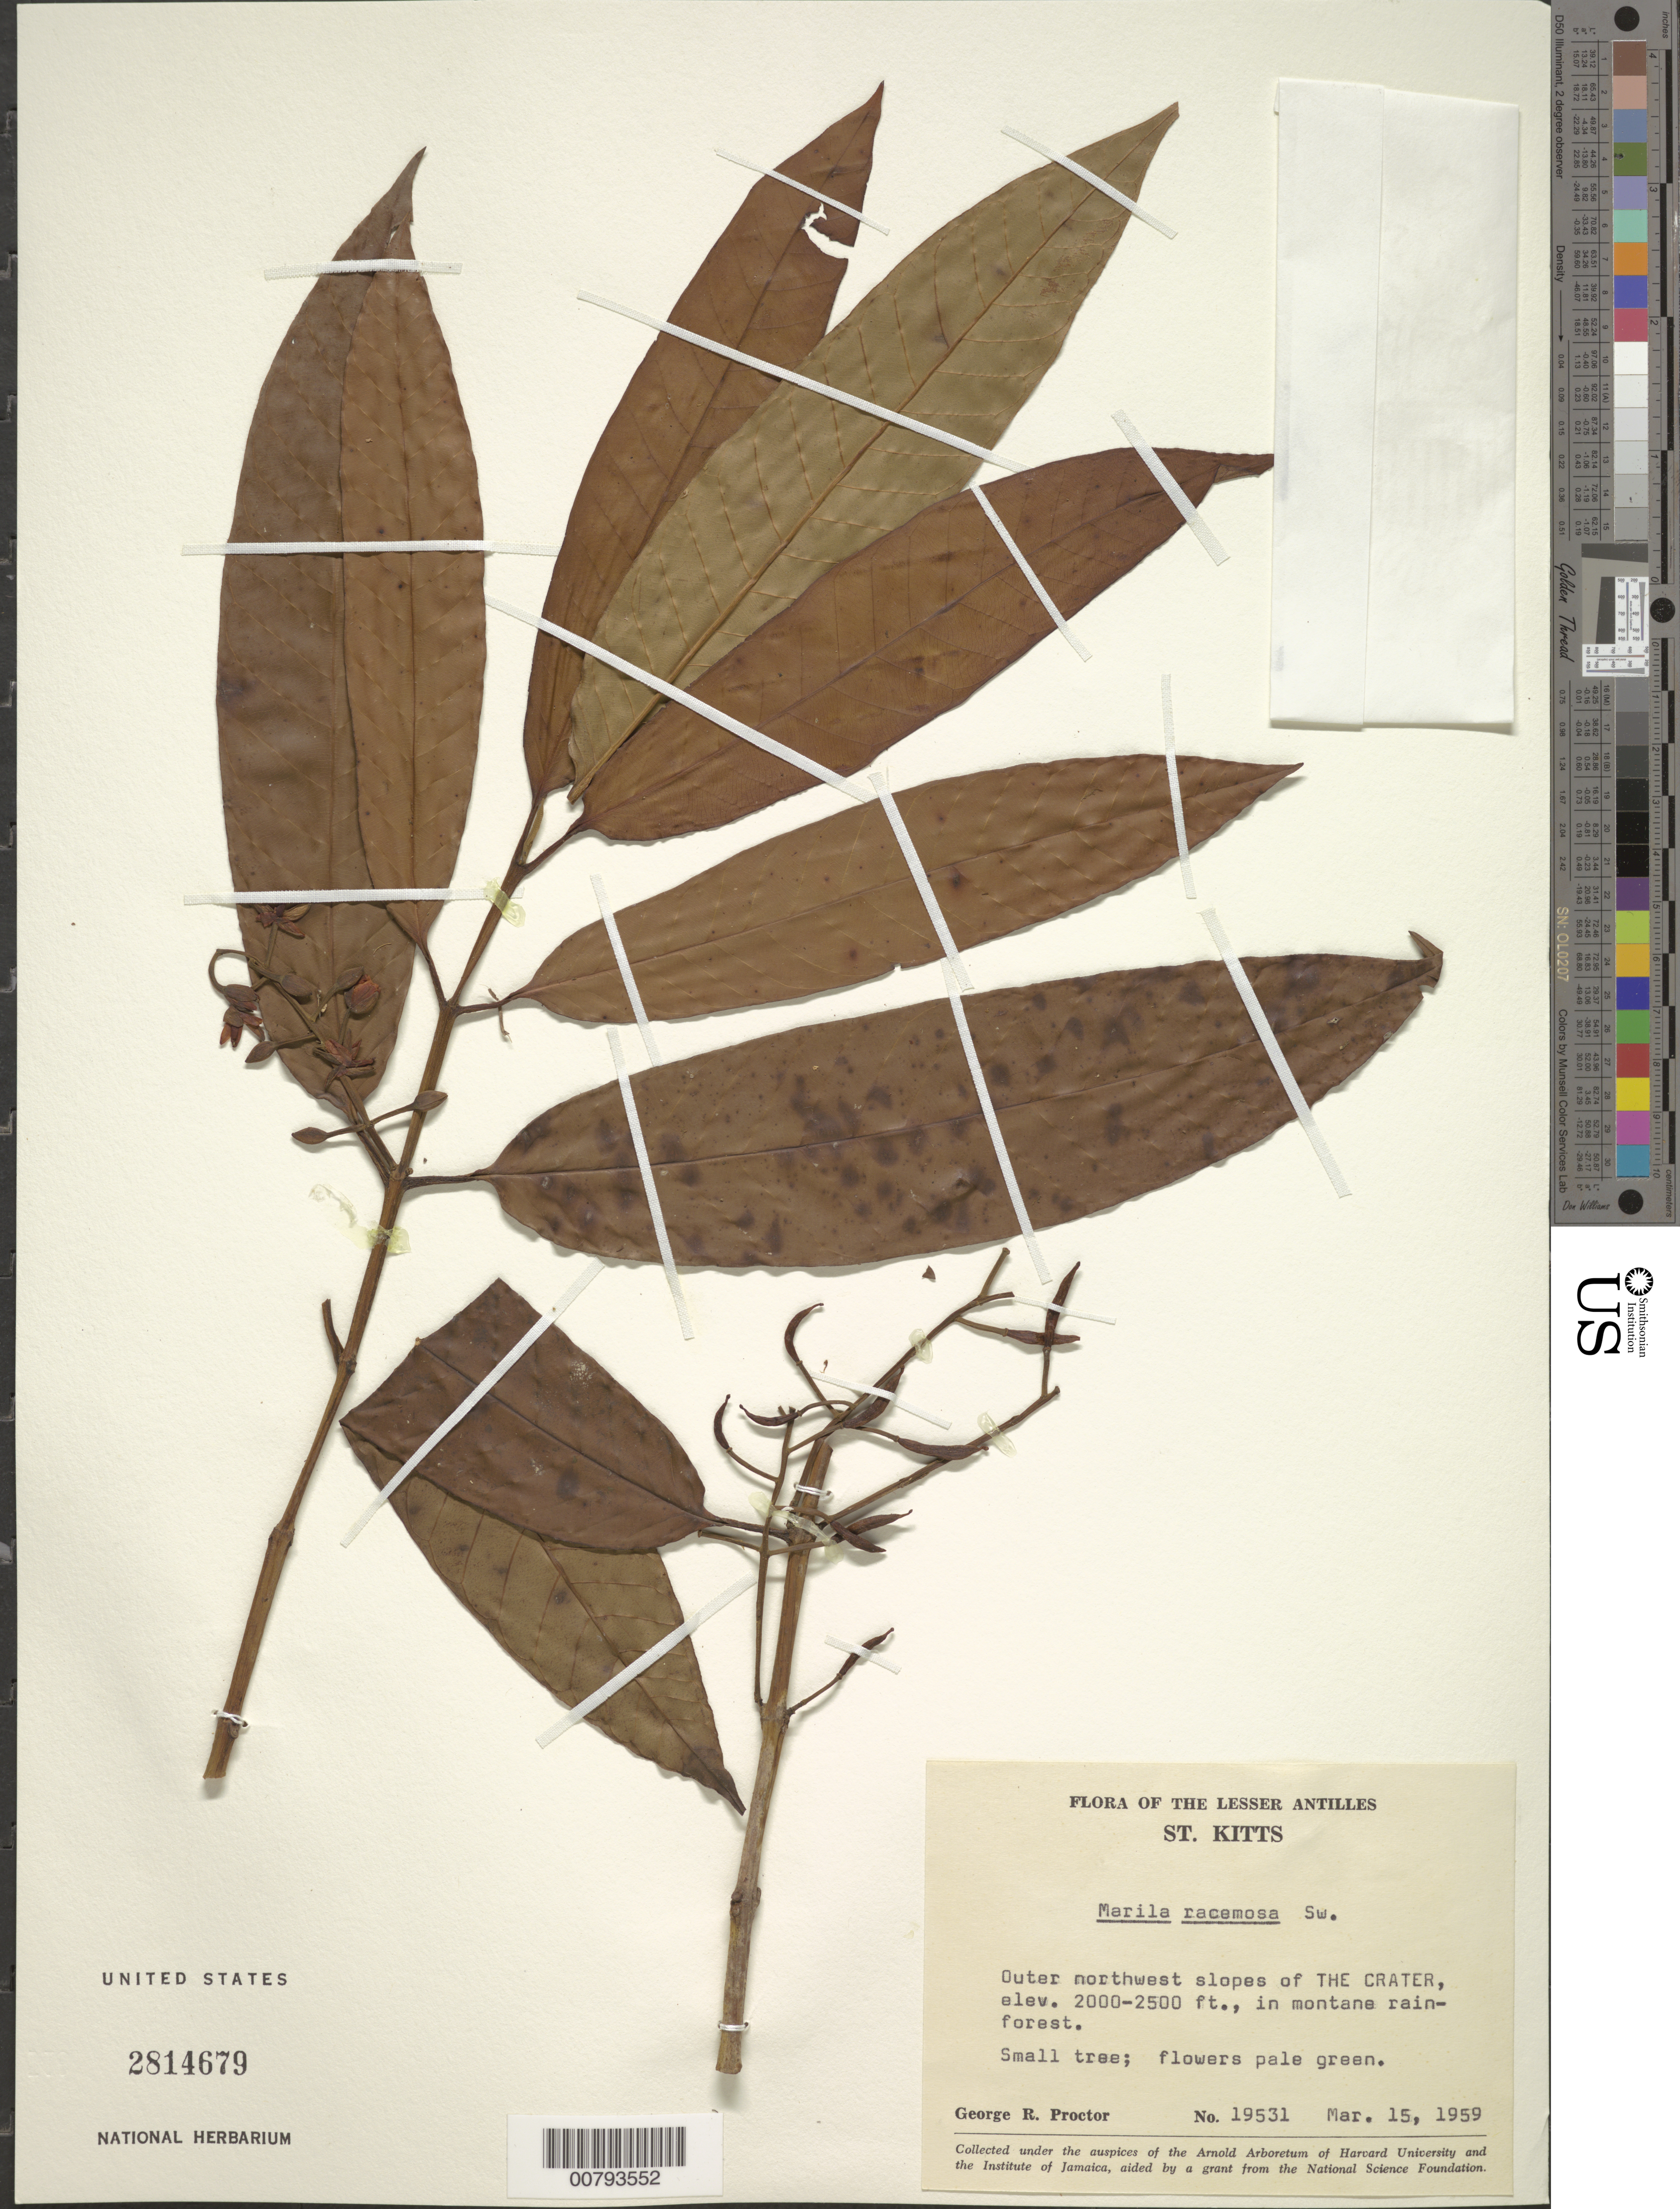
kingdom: Plantae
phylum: Tracheophyta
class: Magnoliopsida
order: Malpighiales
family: Calophyllaceae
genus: Marila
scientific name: Marila racemosa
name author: Sw.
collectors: G. R. Proctor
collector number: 19531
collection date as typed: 15 Mar 1959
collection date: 1959-03-15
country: St. Christopher-Nevis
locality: Outer northwest slopes of "The Crater"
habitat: Montane rainforest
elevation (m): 610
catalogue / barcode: US 2814679